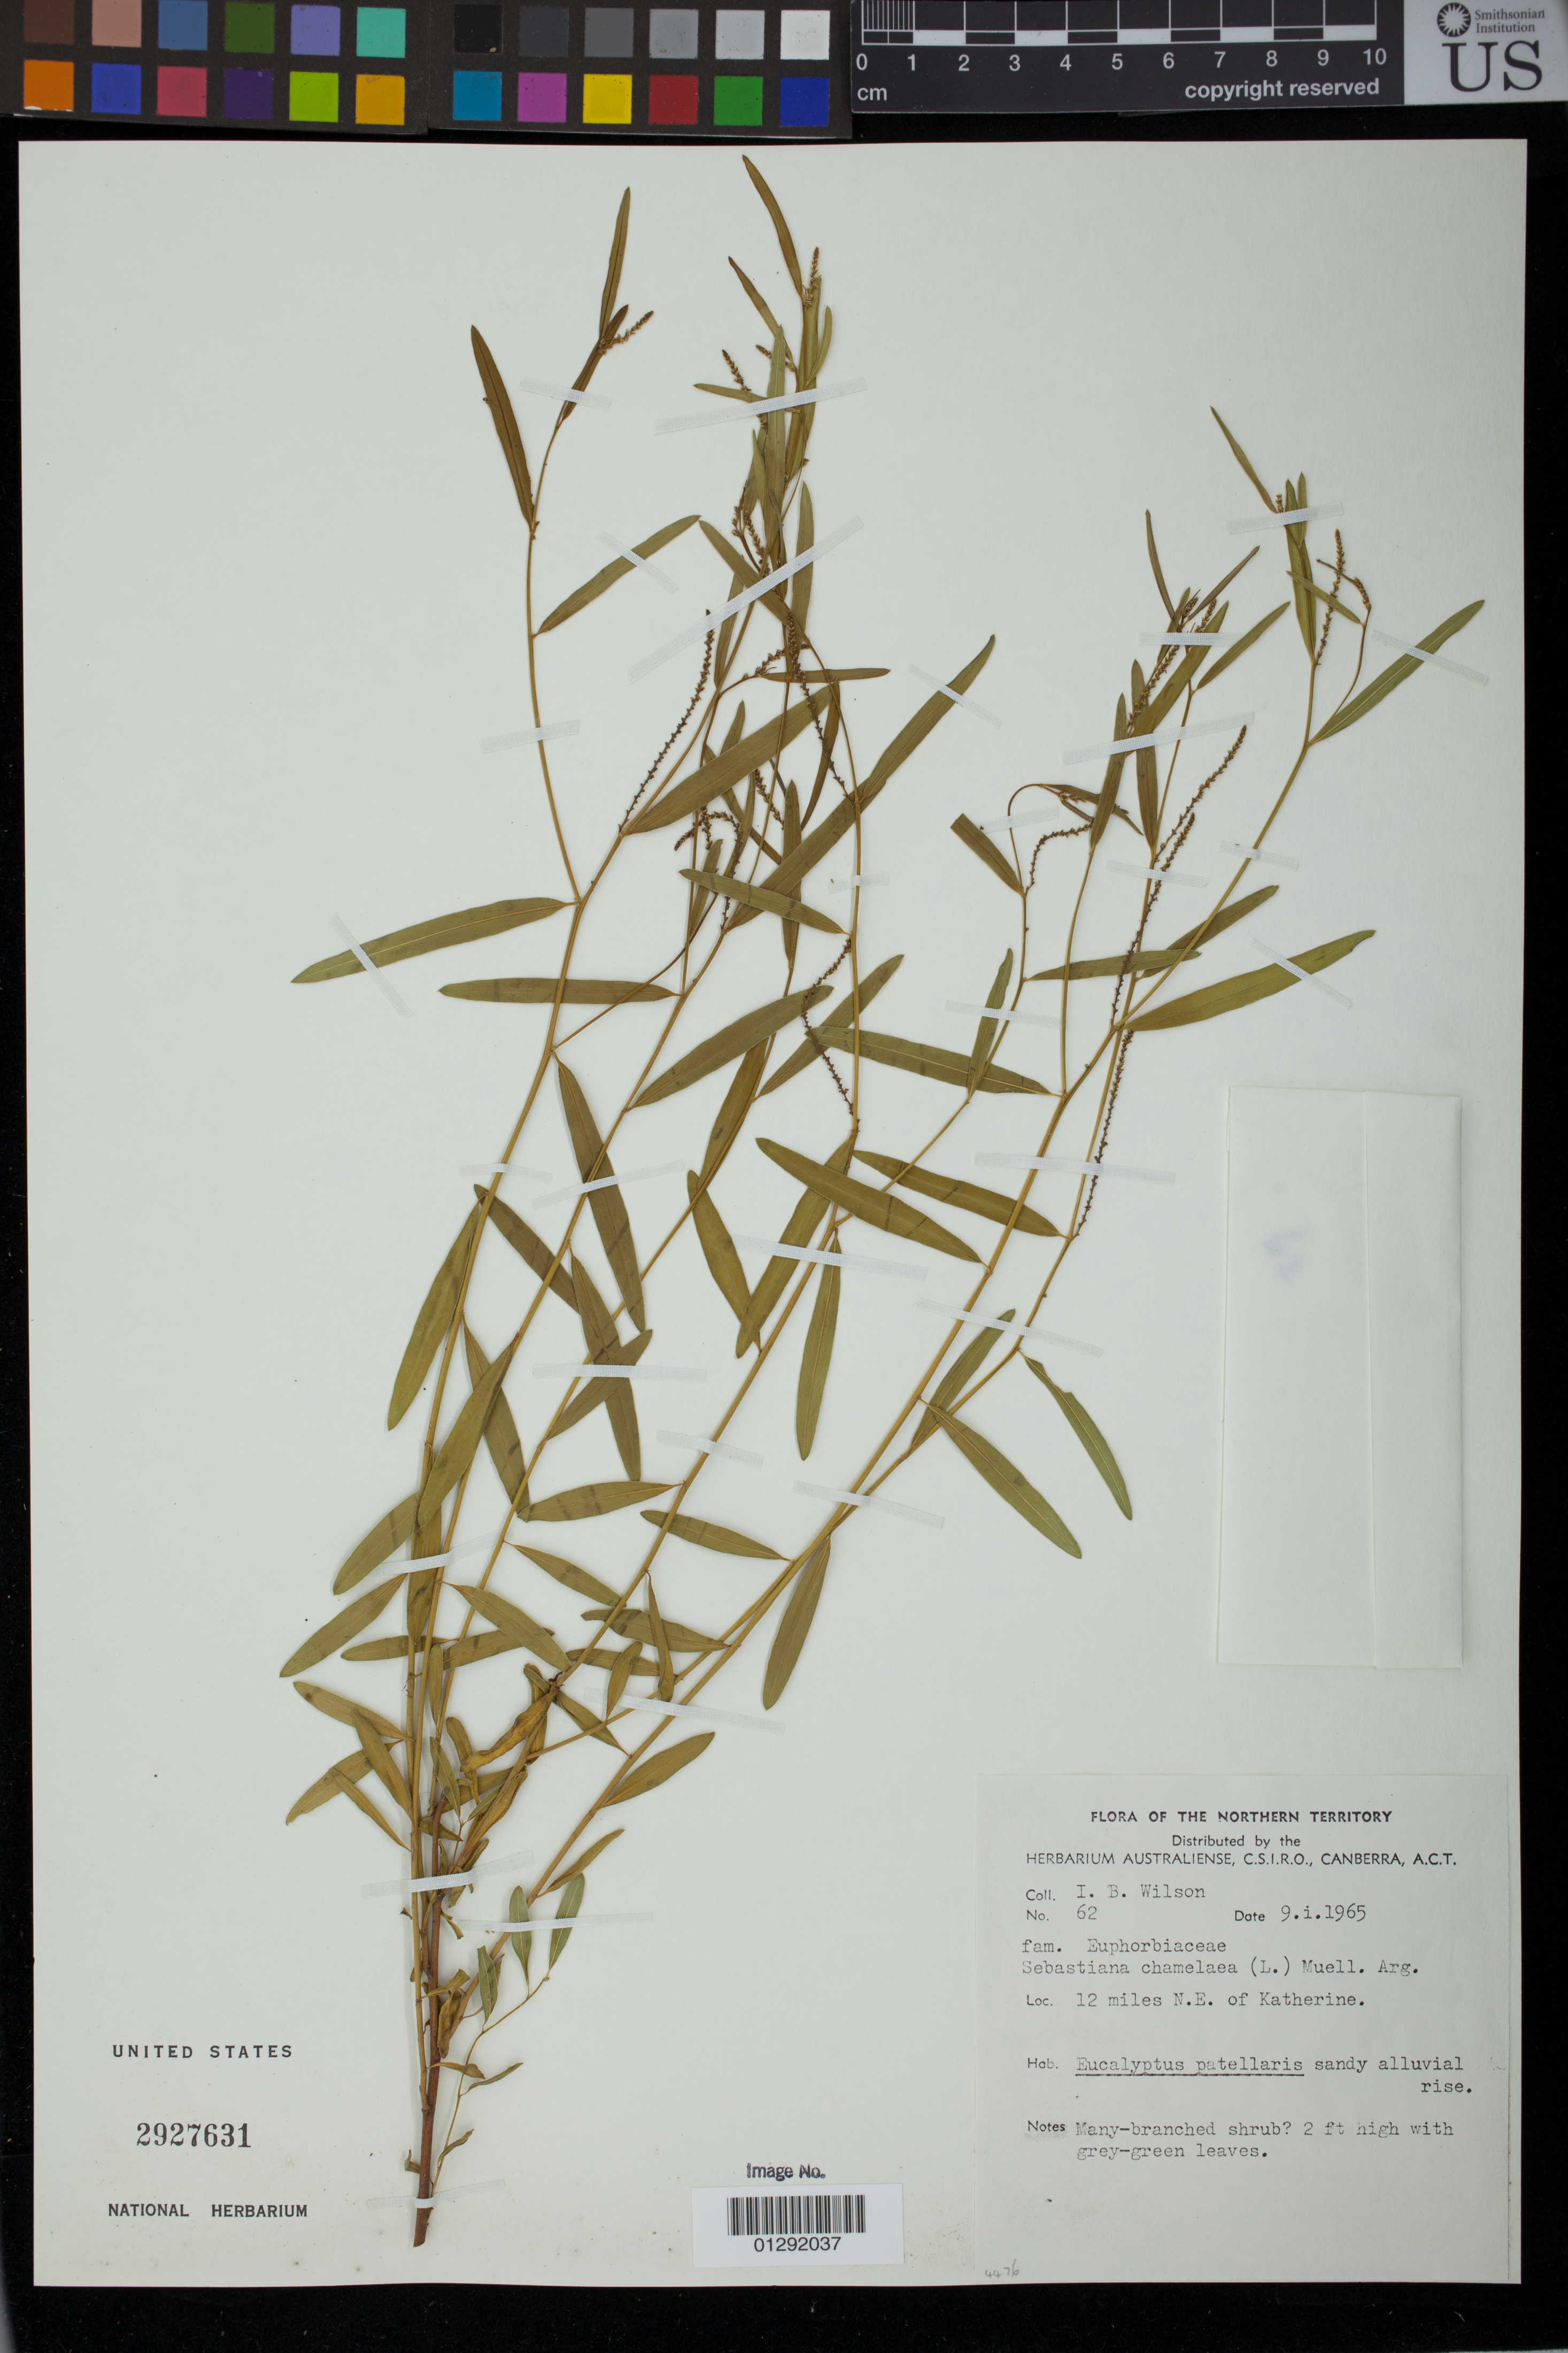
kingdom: Plantae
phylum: Tracheophyta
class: Magnoliopsida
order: Malpighiales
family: Euphorbiaceae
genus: Sebastiania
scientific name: Sebastiania chamaelea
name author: (L.) Müll. Arg.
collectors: I. B. Wilson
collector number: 62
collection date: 1965-01-09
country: Australia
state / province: Northern Territory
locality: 12 miles N.E. of Katherine.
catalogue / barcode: US 2927631